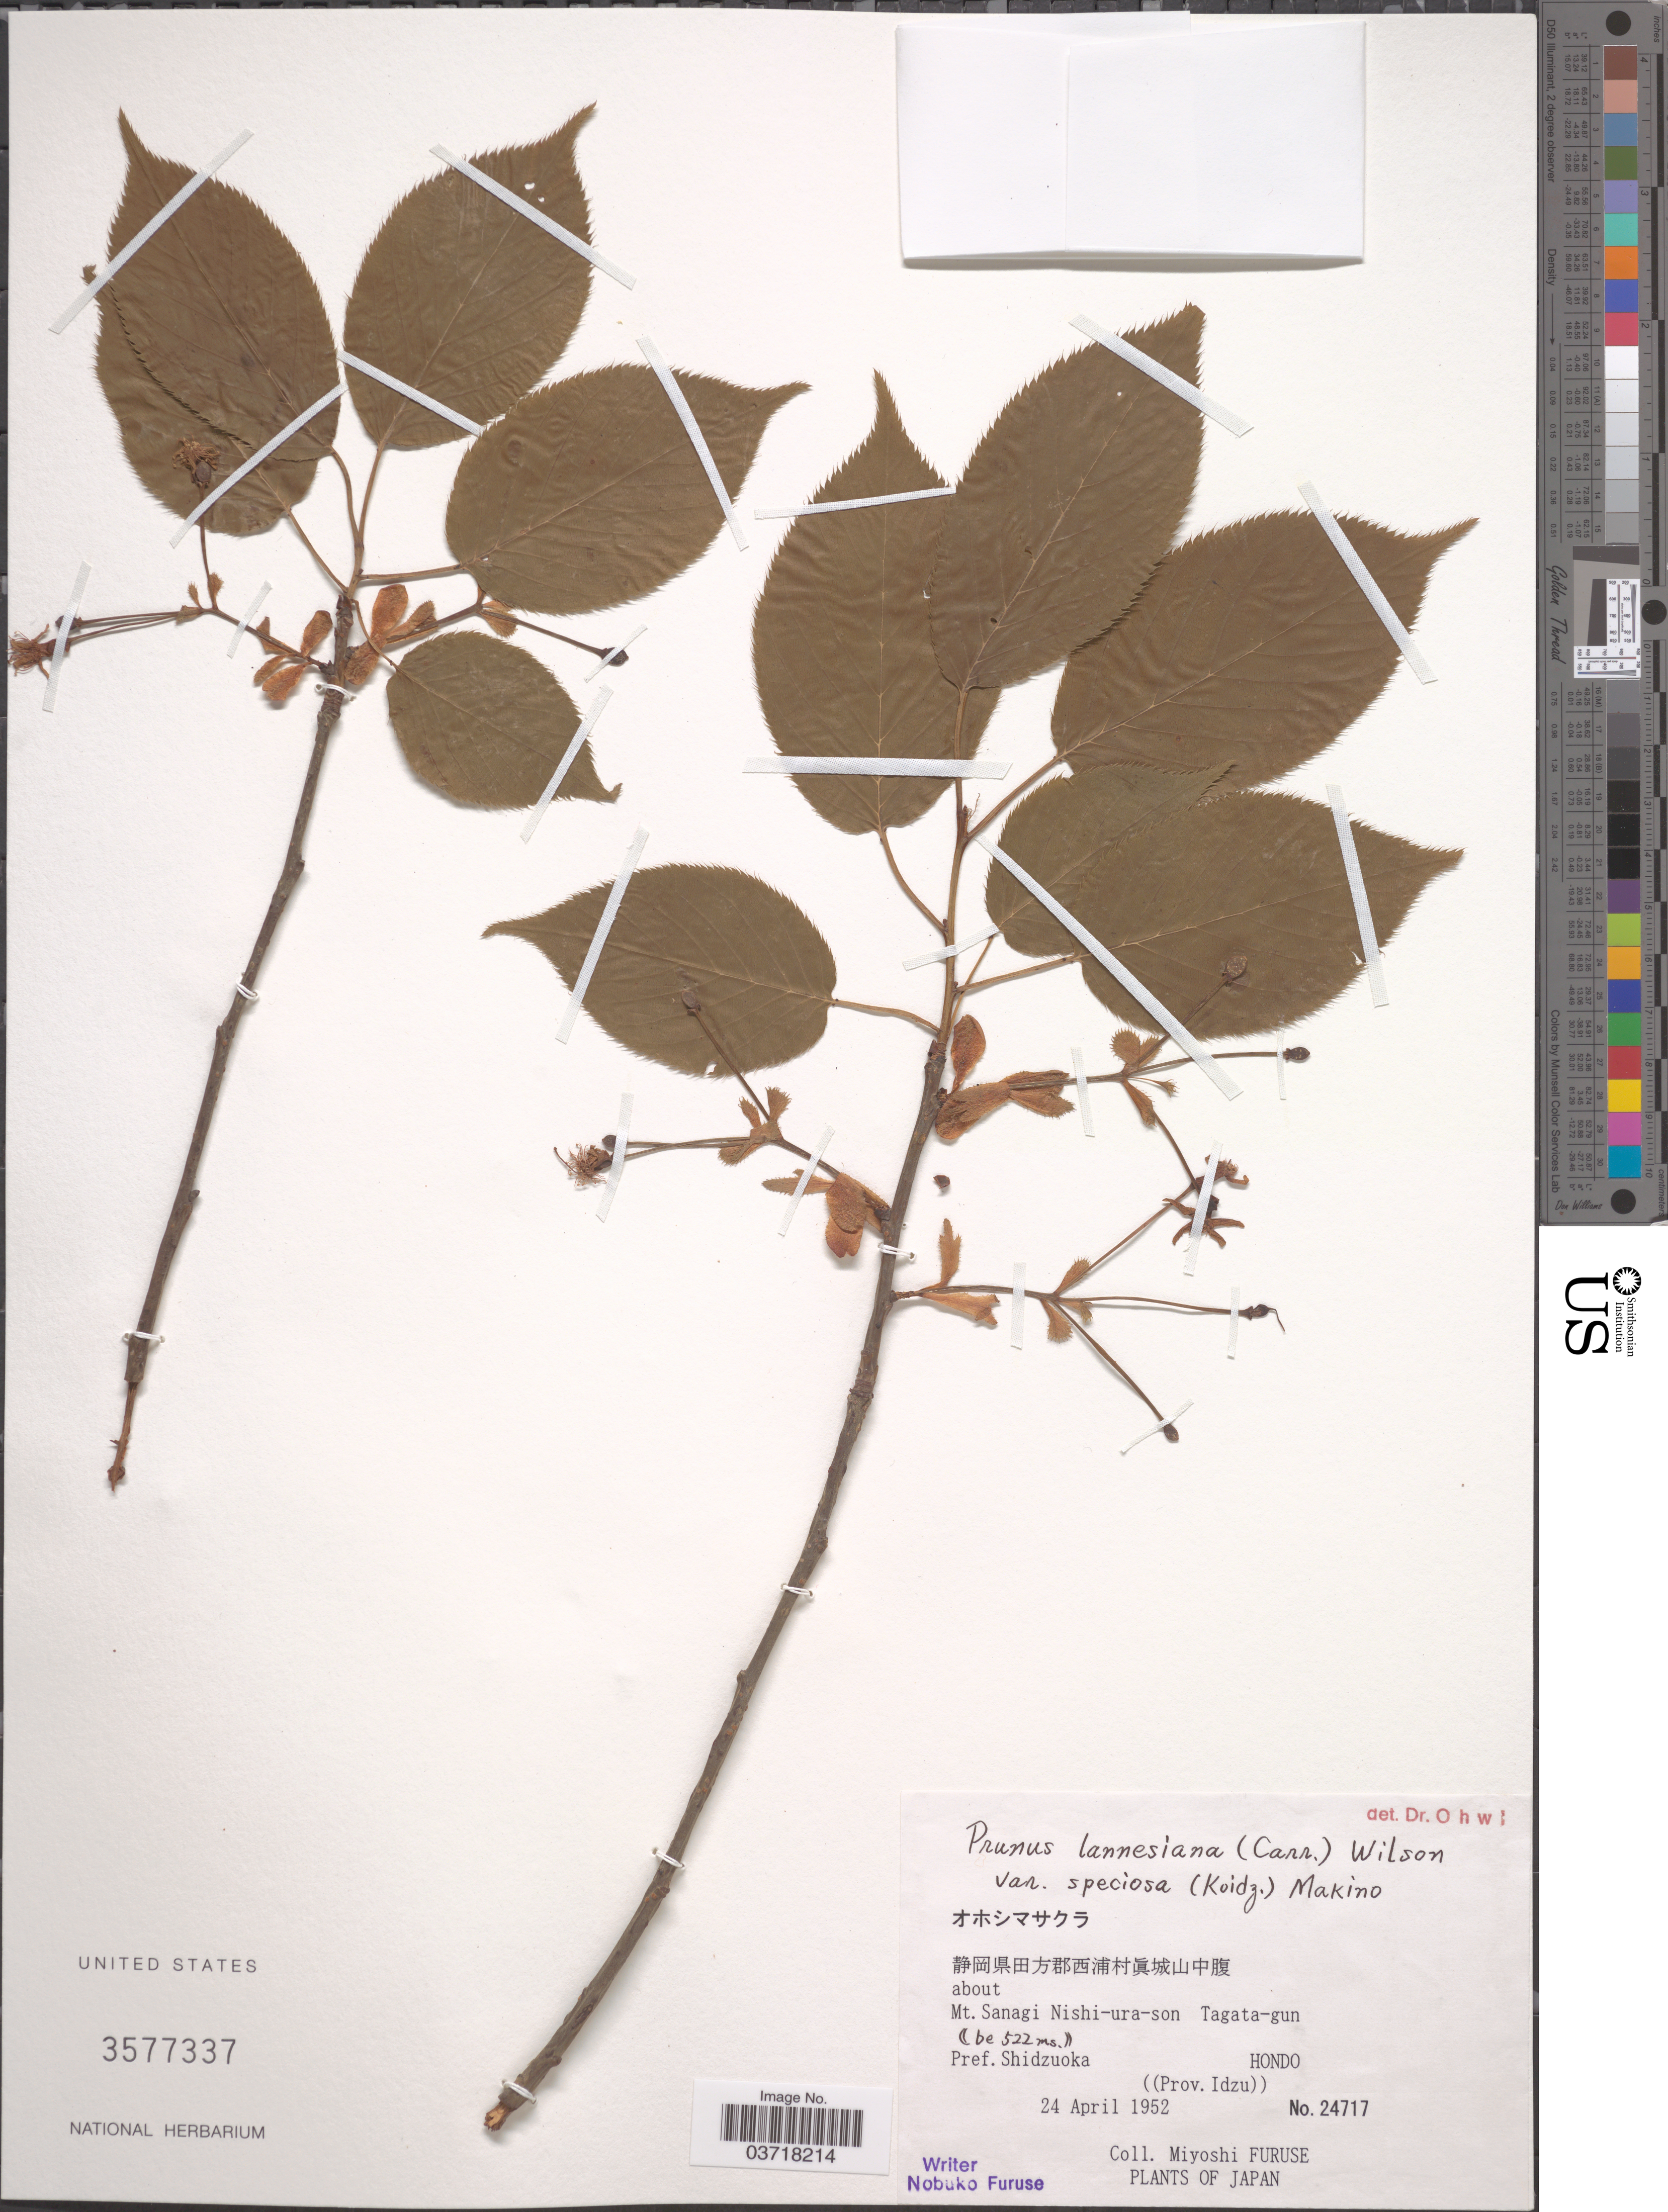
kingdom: Plantae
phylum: Tracheophyta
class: Magnoliopsida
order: Rosales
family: Rosaceae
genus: Prunus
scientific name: Prunus serrulata var. lannesiana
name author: (Carrière) Makino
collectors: M. Furuse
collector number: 24717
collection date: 1952-04-24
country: Japan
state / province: Sizuoka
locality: About Mt. Sanagi Nishi-ura-son Tagata-sun. Pref. Shidzuoka, Hondo. ((Prov. Idzu)).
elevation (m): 522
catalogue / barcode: US 3577337